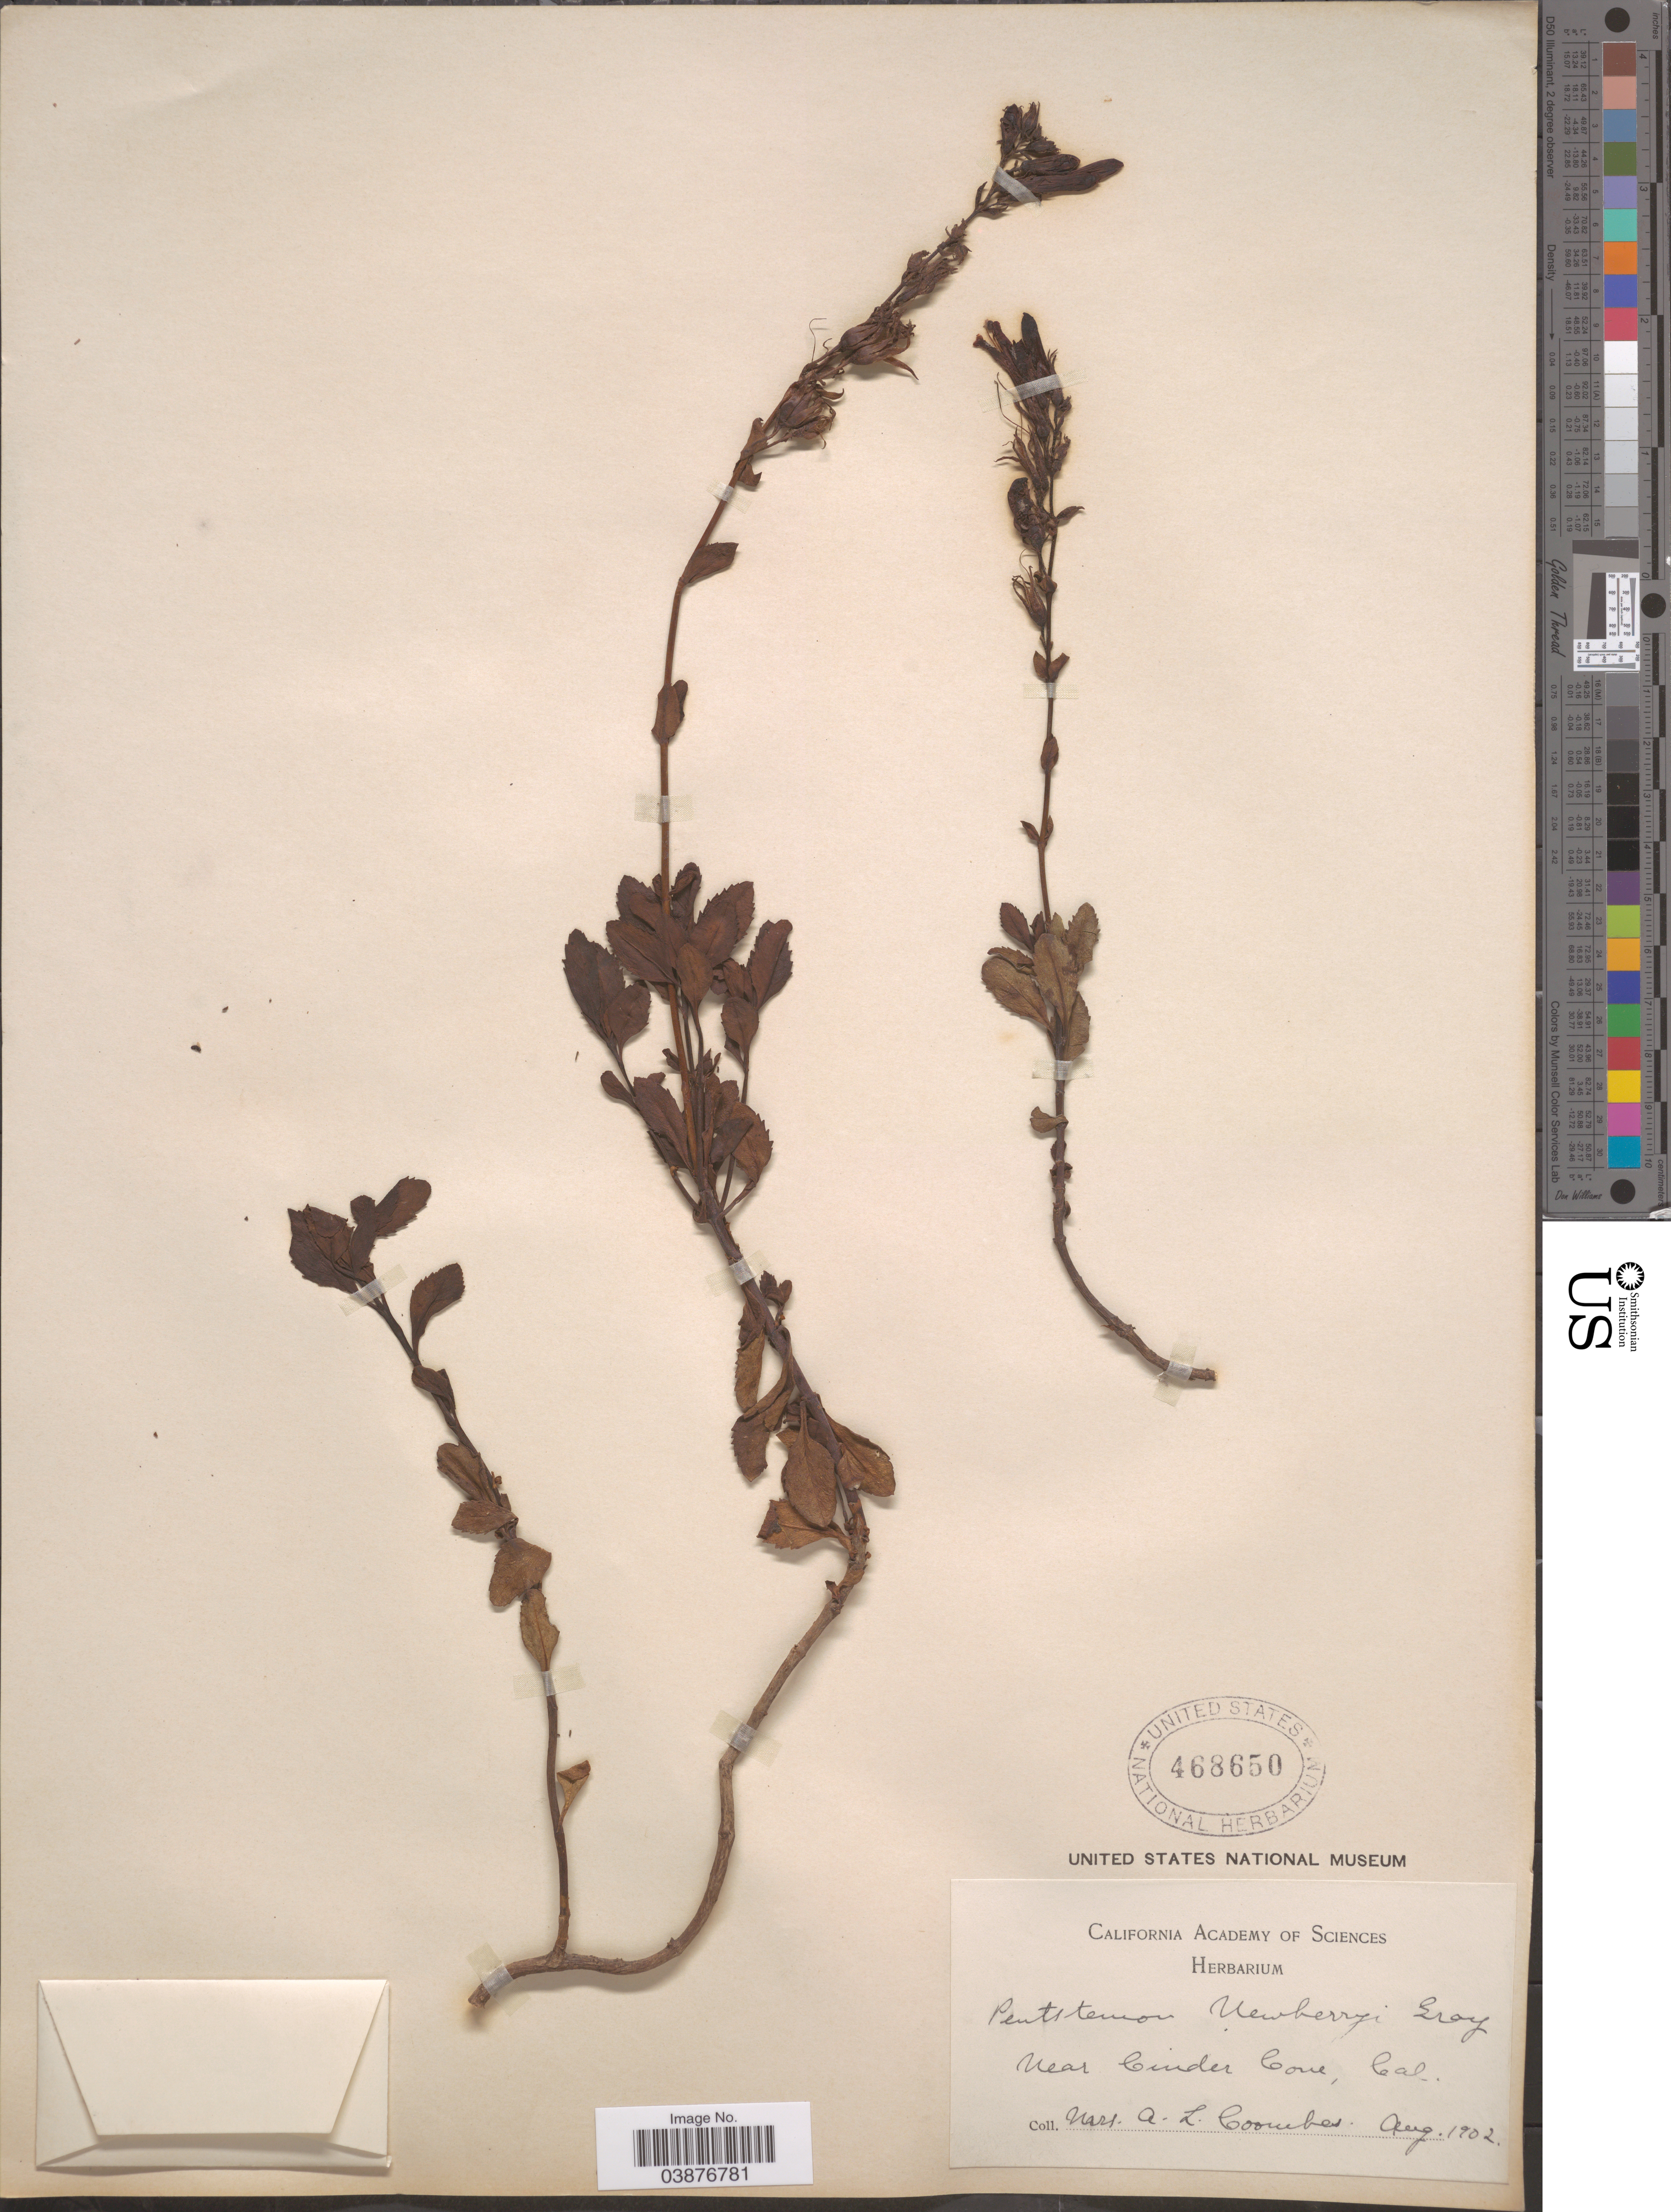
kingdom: Plantae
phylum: Tracheophyta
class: Magnoliopsida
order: Lamiales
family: Plantaginaceae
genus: Penstemon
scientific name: Penstemon newberryi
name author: A. Gray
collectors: A. Coombes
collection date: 1902-08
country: United States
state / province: California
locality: Near Cinder Cone.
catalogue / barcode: US 468650